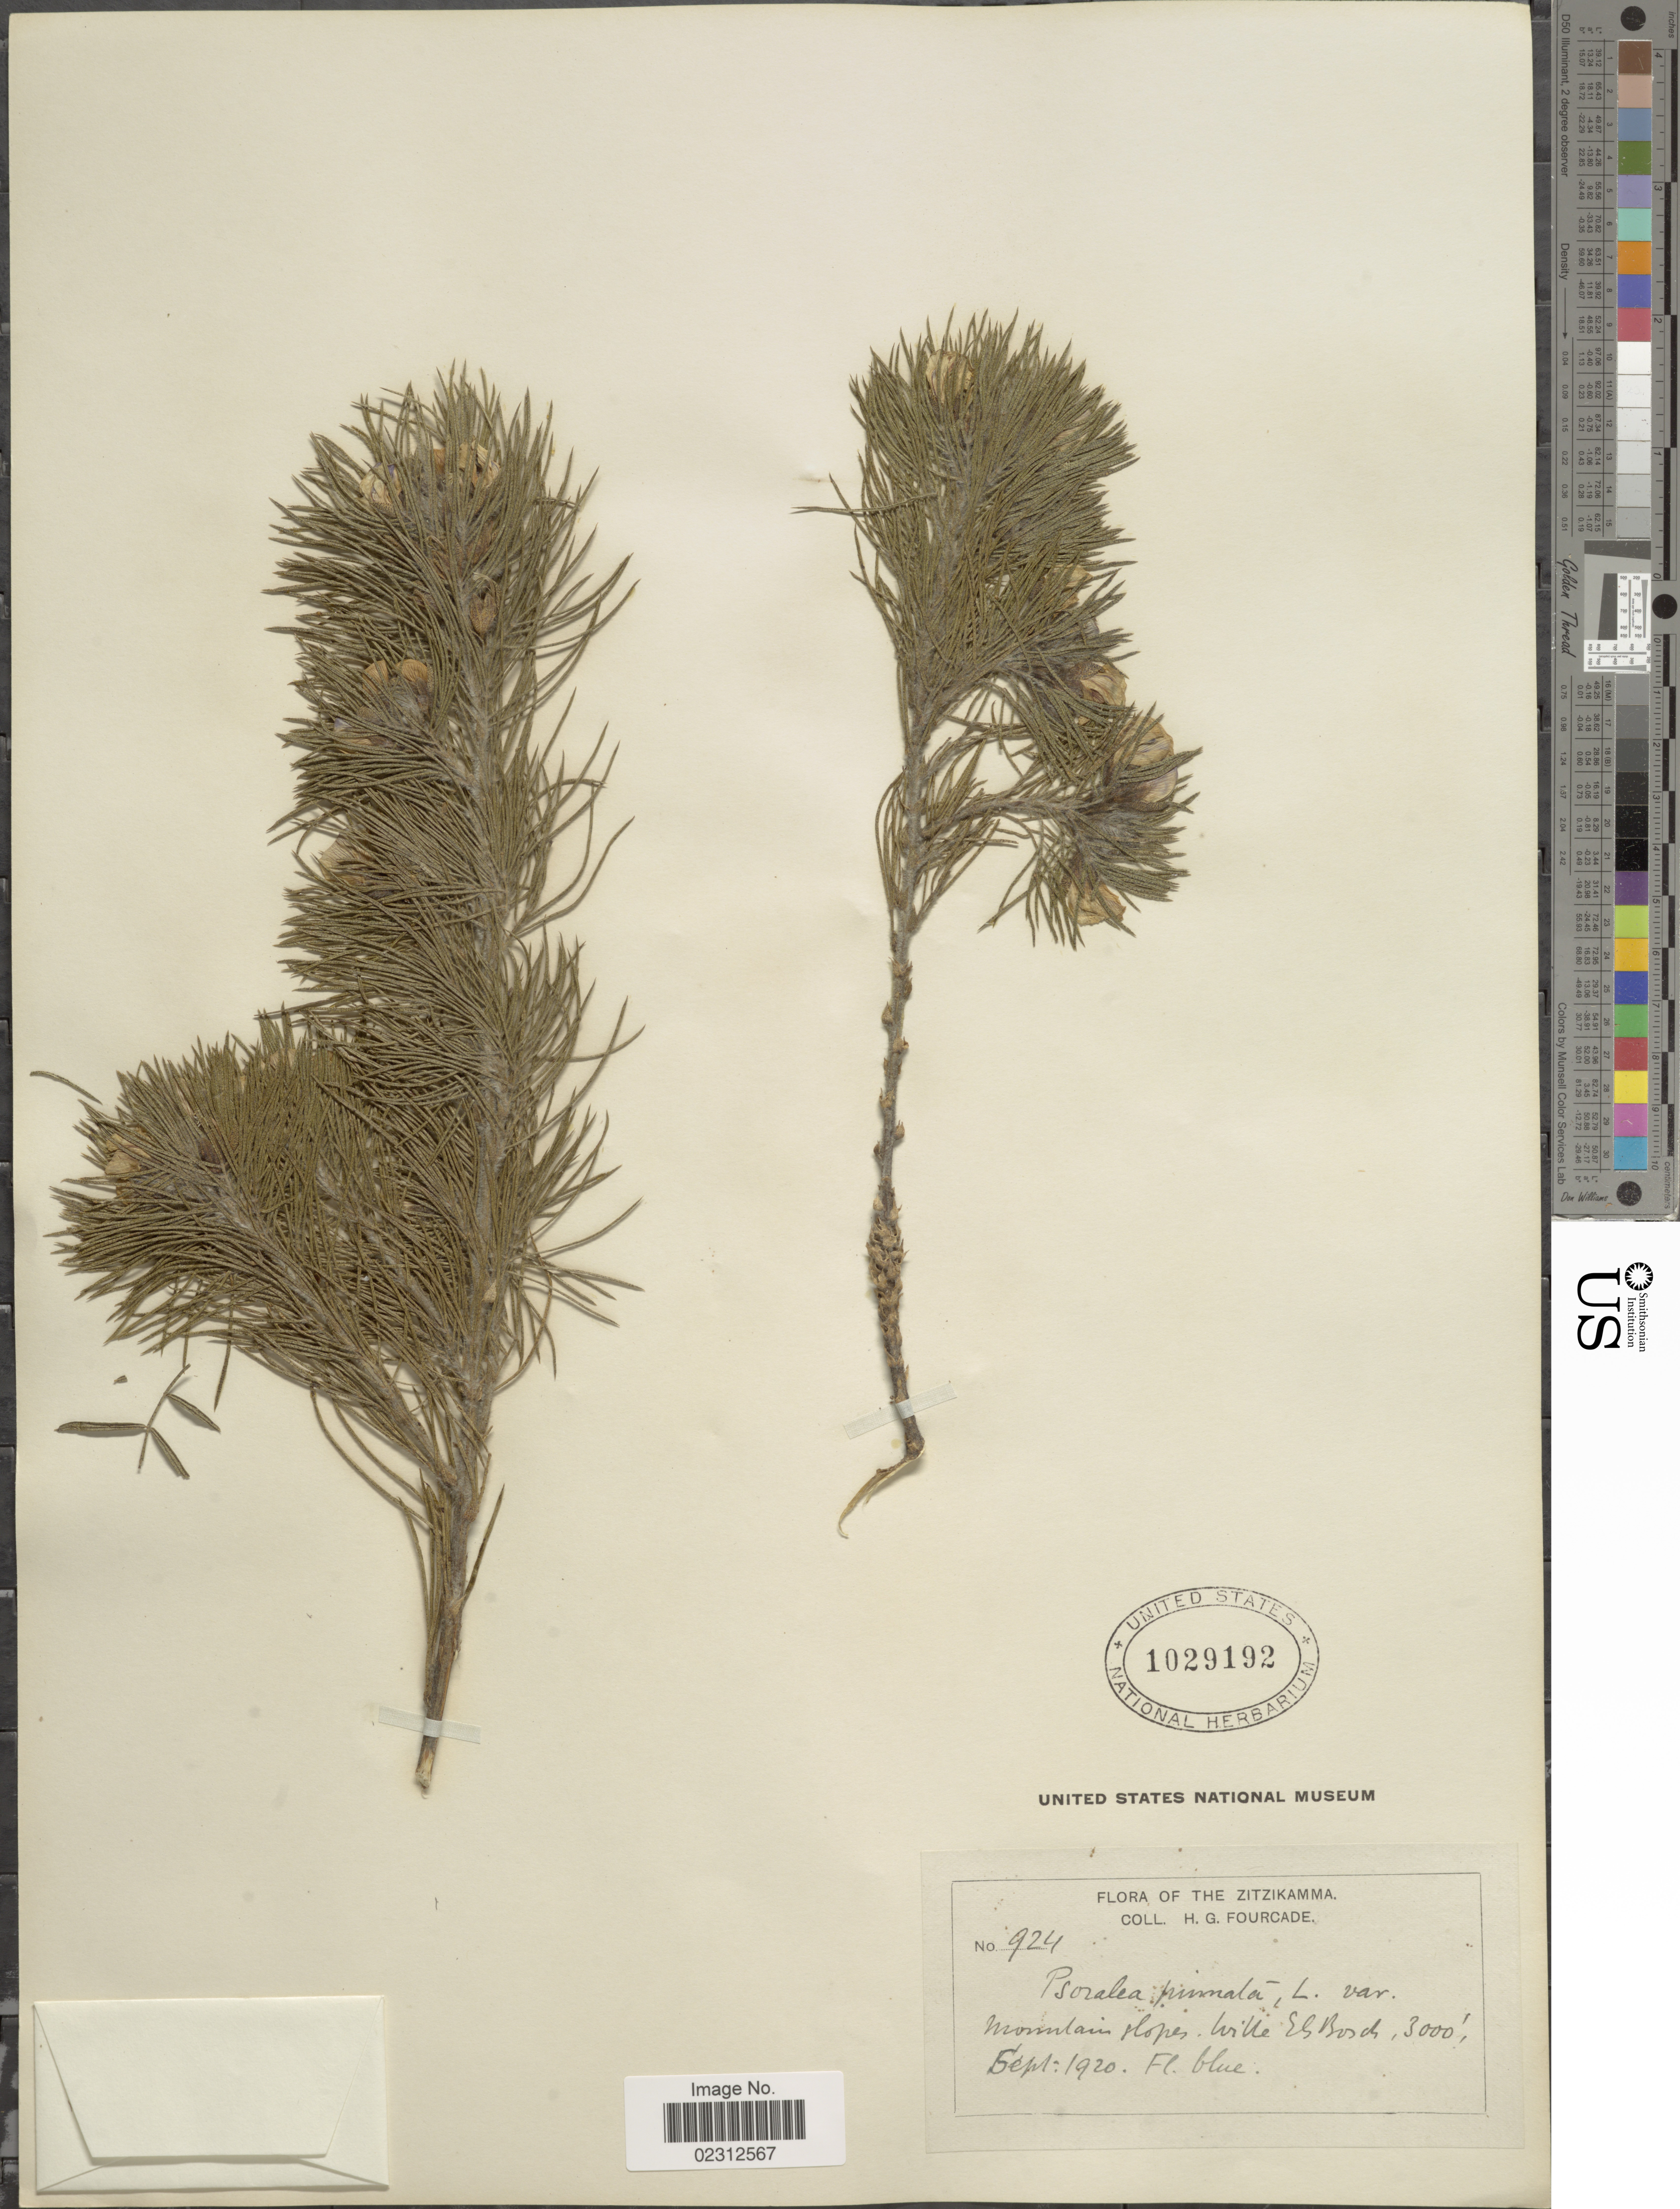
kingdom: Plantae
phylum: Tracheophyta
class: Magnoliopsida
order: Fabales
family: Fabaceae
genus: Psoralea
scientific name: Psoralea pinnata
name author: L.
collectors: H. G. Fourcade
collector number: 924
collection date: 1920-09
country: South Africa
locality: Zitzikamma, Mountains slopes. Ville El Bosch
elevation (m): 914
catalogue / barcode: US 1029192